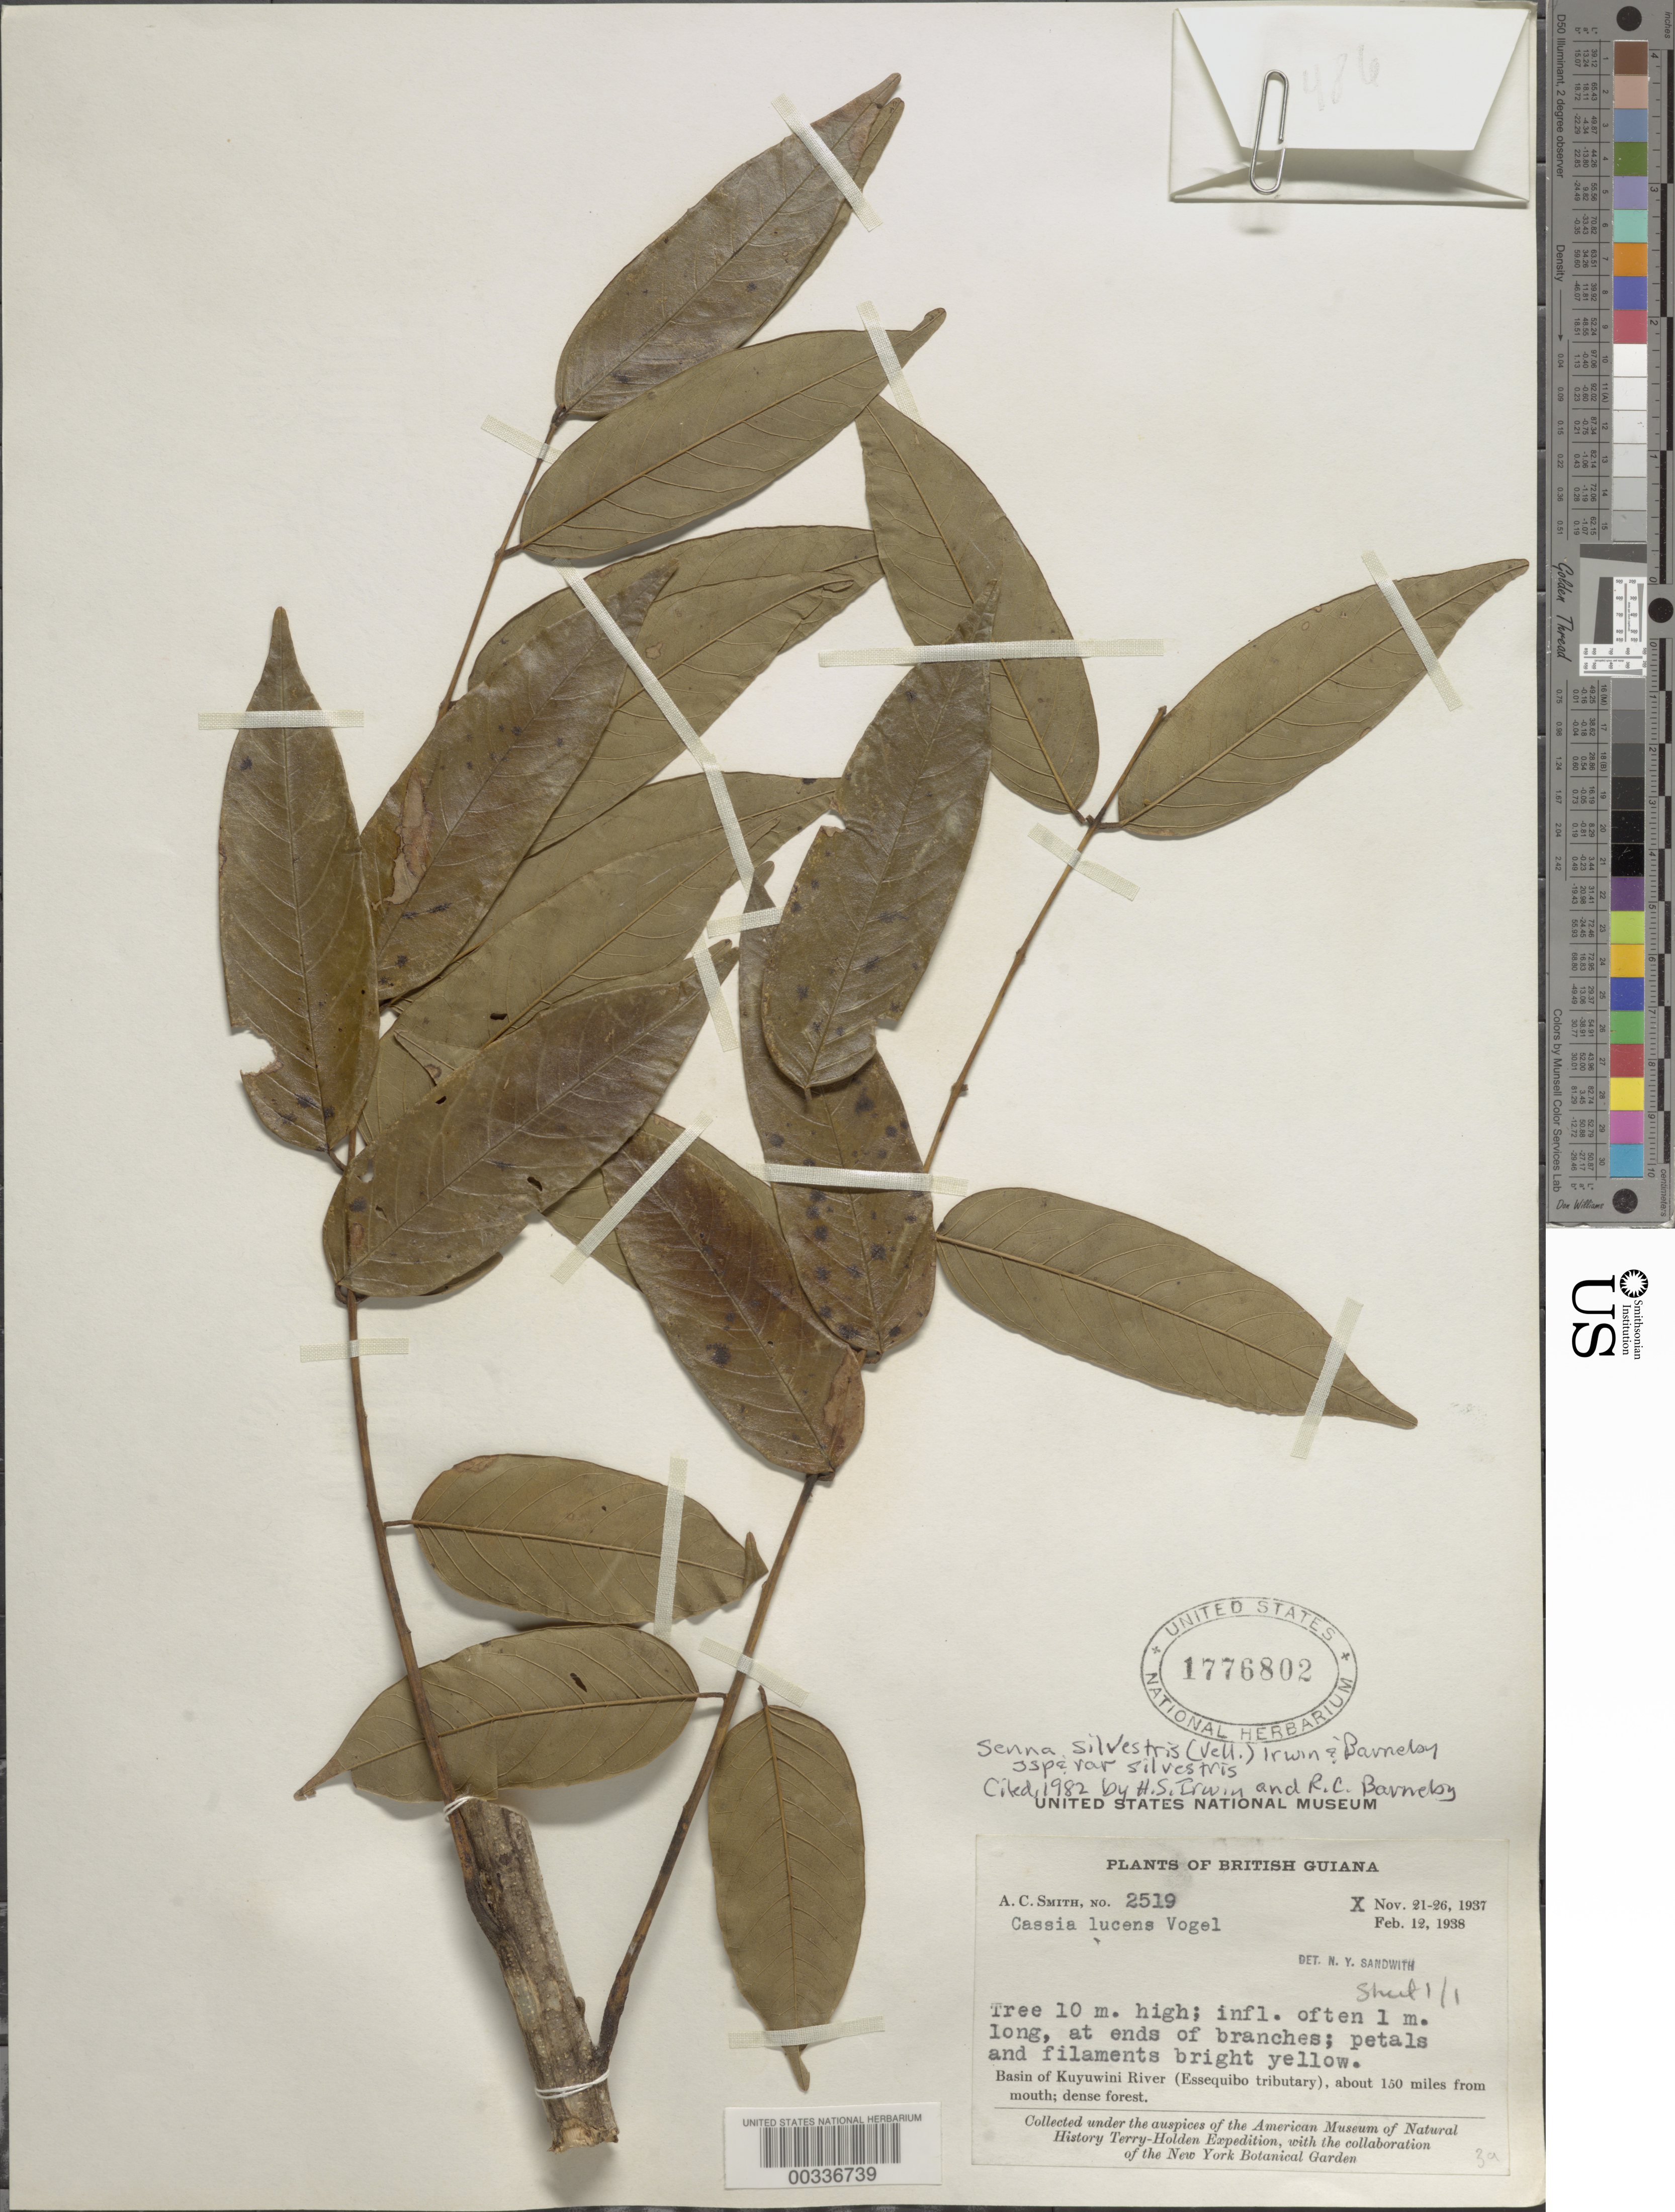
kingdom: Plantae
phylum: Tracheophyta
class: Magnoliopsida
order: Fabales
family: Fabaceae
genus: Senna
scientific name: Senna silvestris var. silvestris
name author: (Vell.) H.S. Irwin & Barneby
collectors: A. C. Smith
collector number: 2519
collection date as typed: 21 Nov 1937 to 26 Nov 1937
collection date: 1937-11-21/1937-11-26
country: Guyana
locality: Basin of kuyuwini river, essequibo tributary, about 150 mi from mouth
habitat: Dense forest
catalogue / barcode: US 1776802